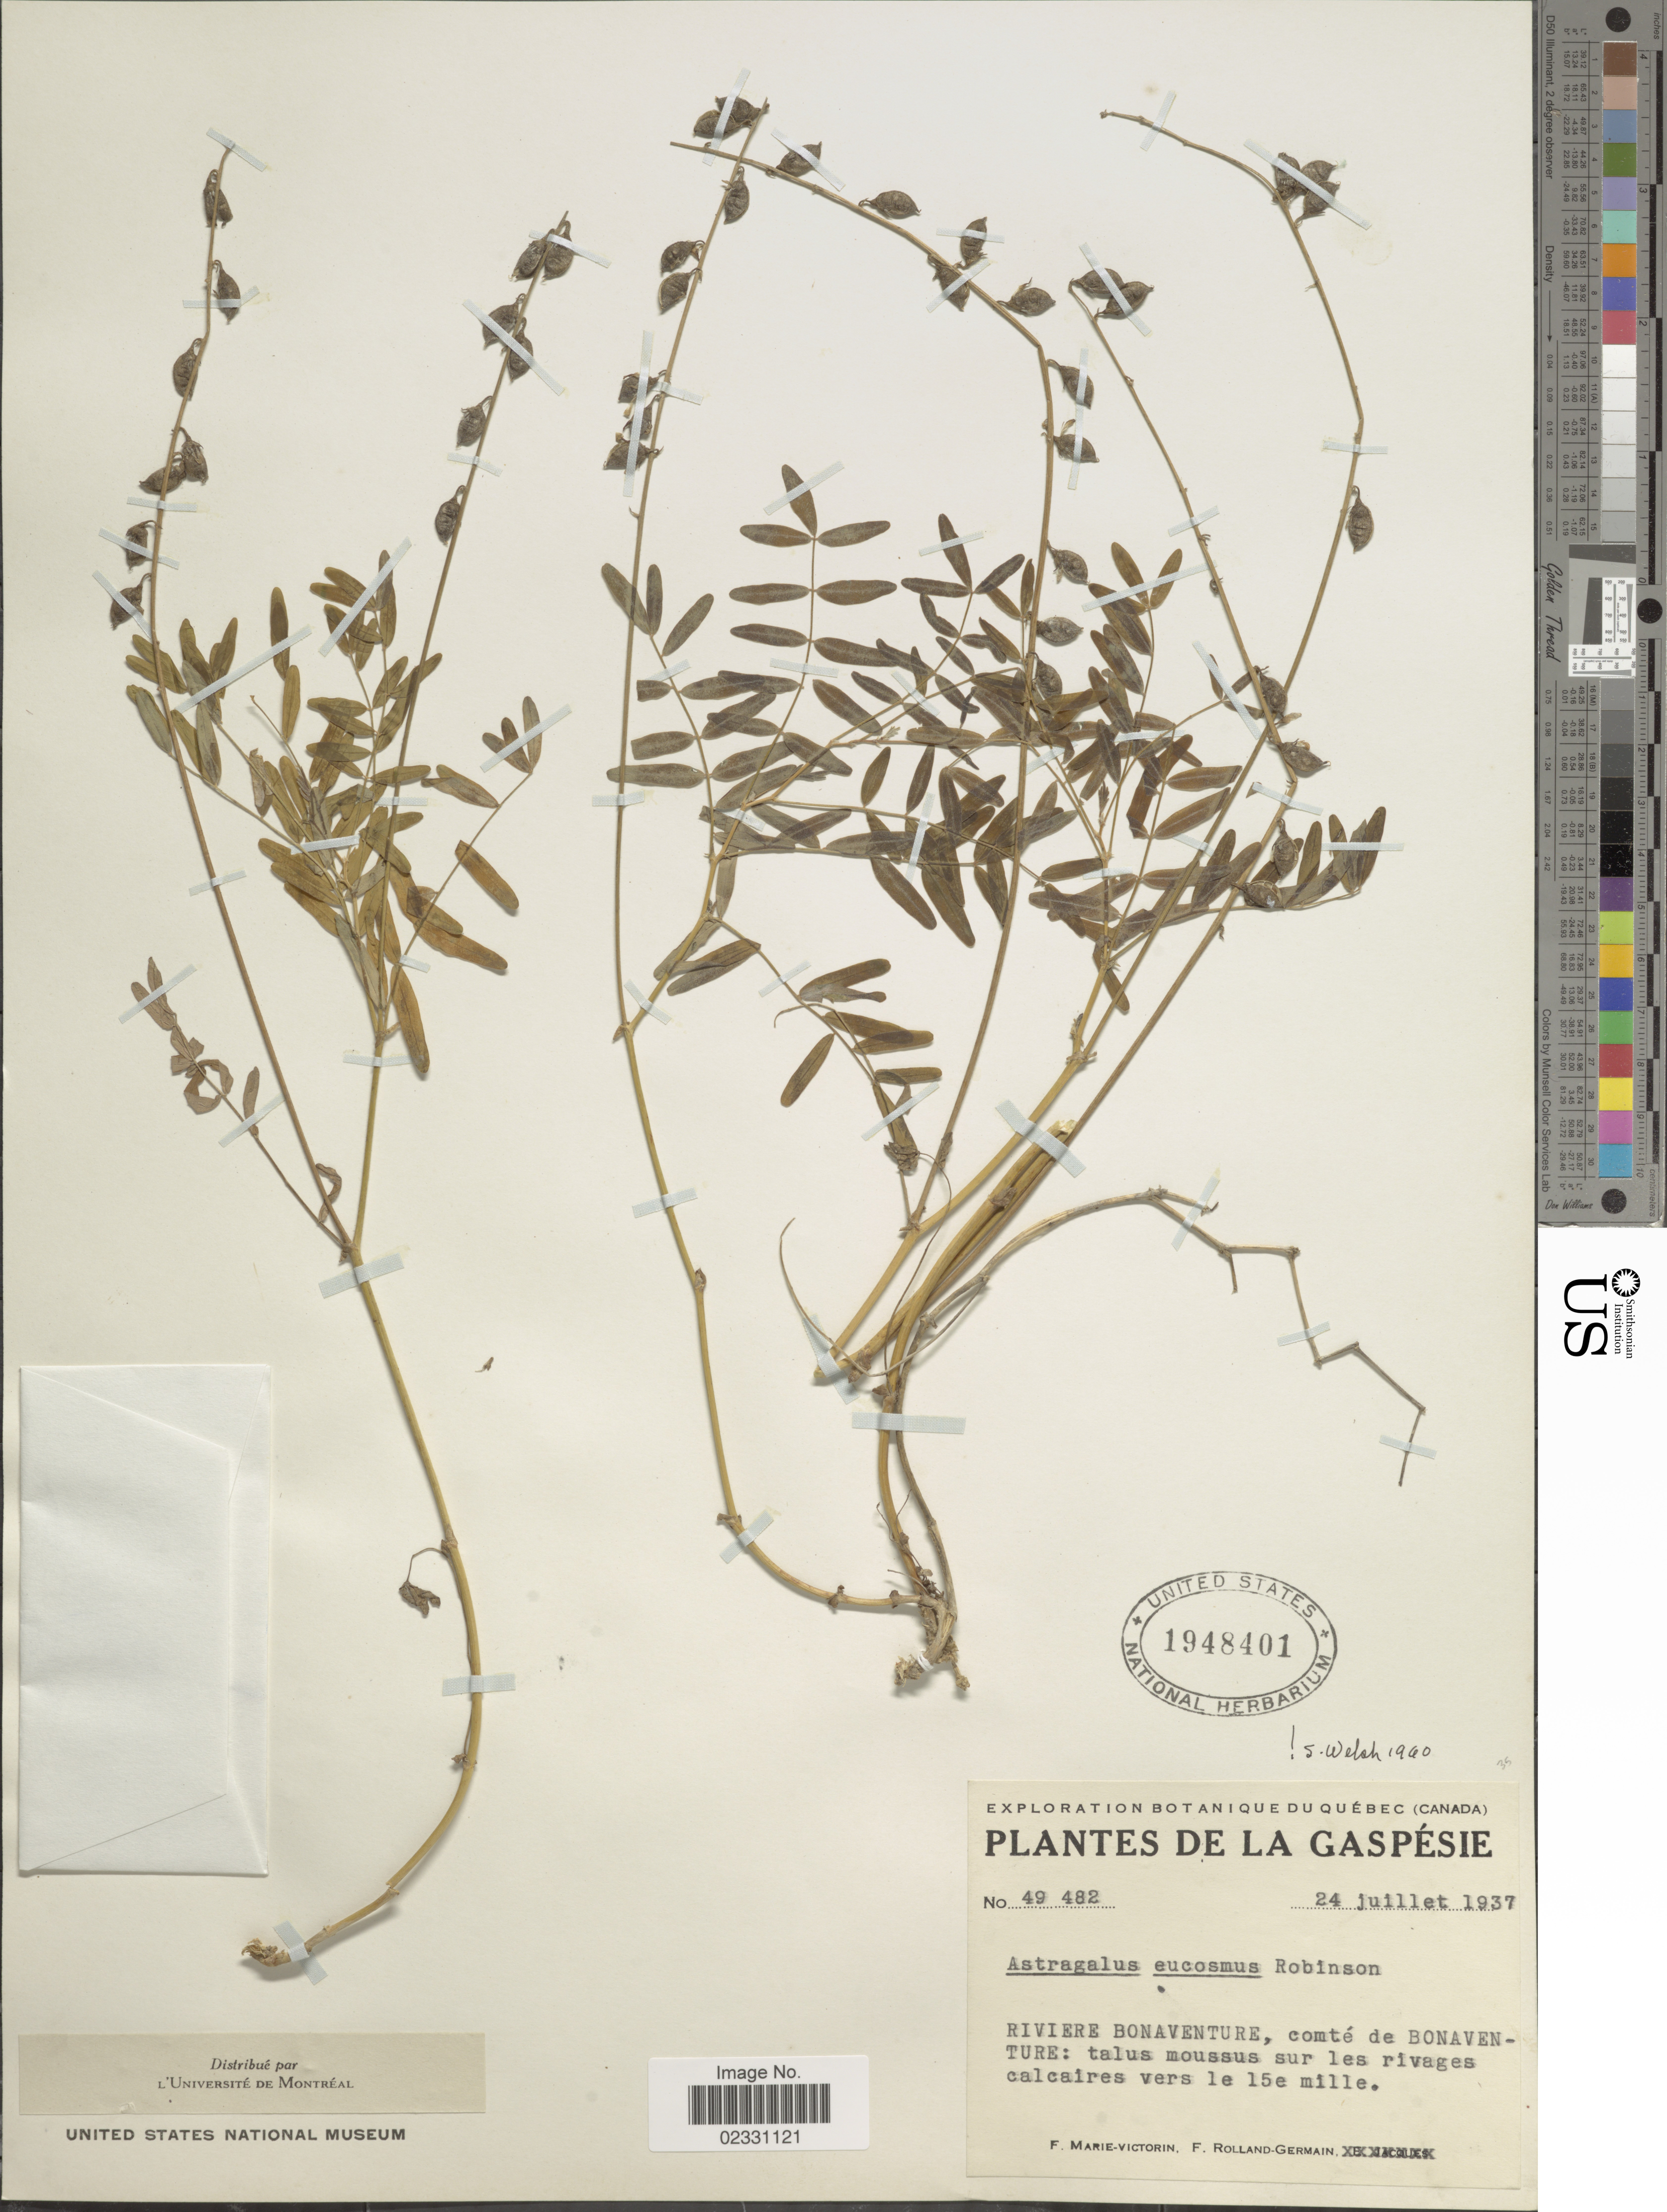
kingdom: Plantae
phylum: Tracheophyta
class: Magnoliopsida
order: Fabales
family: Fabaceae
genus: Astragalus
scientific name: Astragalus eucosmus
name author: B.L. Rob.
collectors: F. Marie-Victorin & Rolland-Germain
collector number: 49482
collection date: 1937-07-24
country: Canada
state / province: Quebec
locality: La Gaspésie. Riviere Bonaventure, comté de Bonaventure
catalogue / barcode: US 1948401